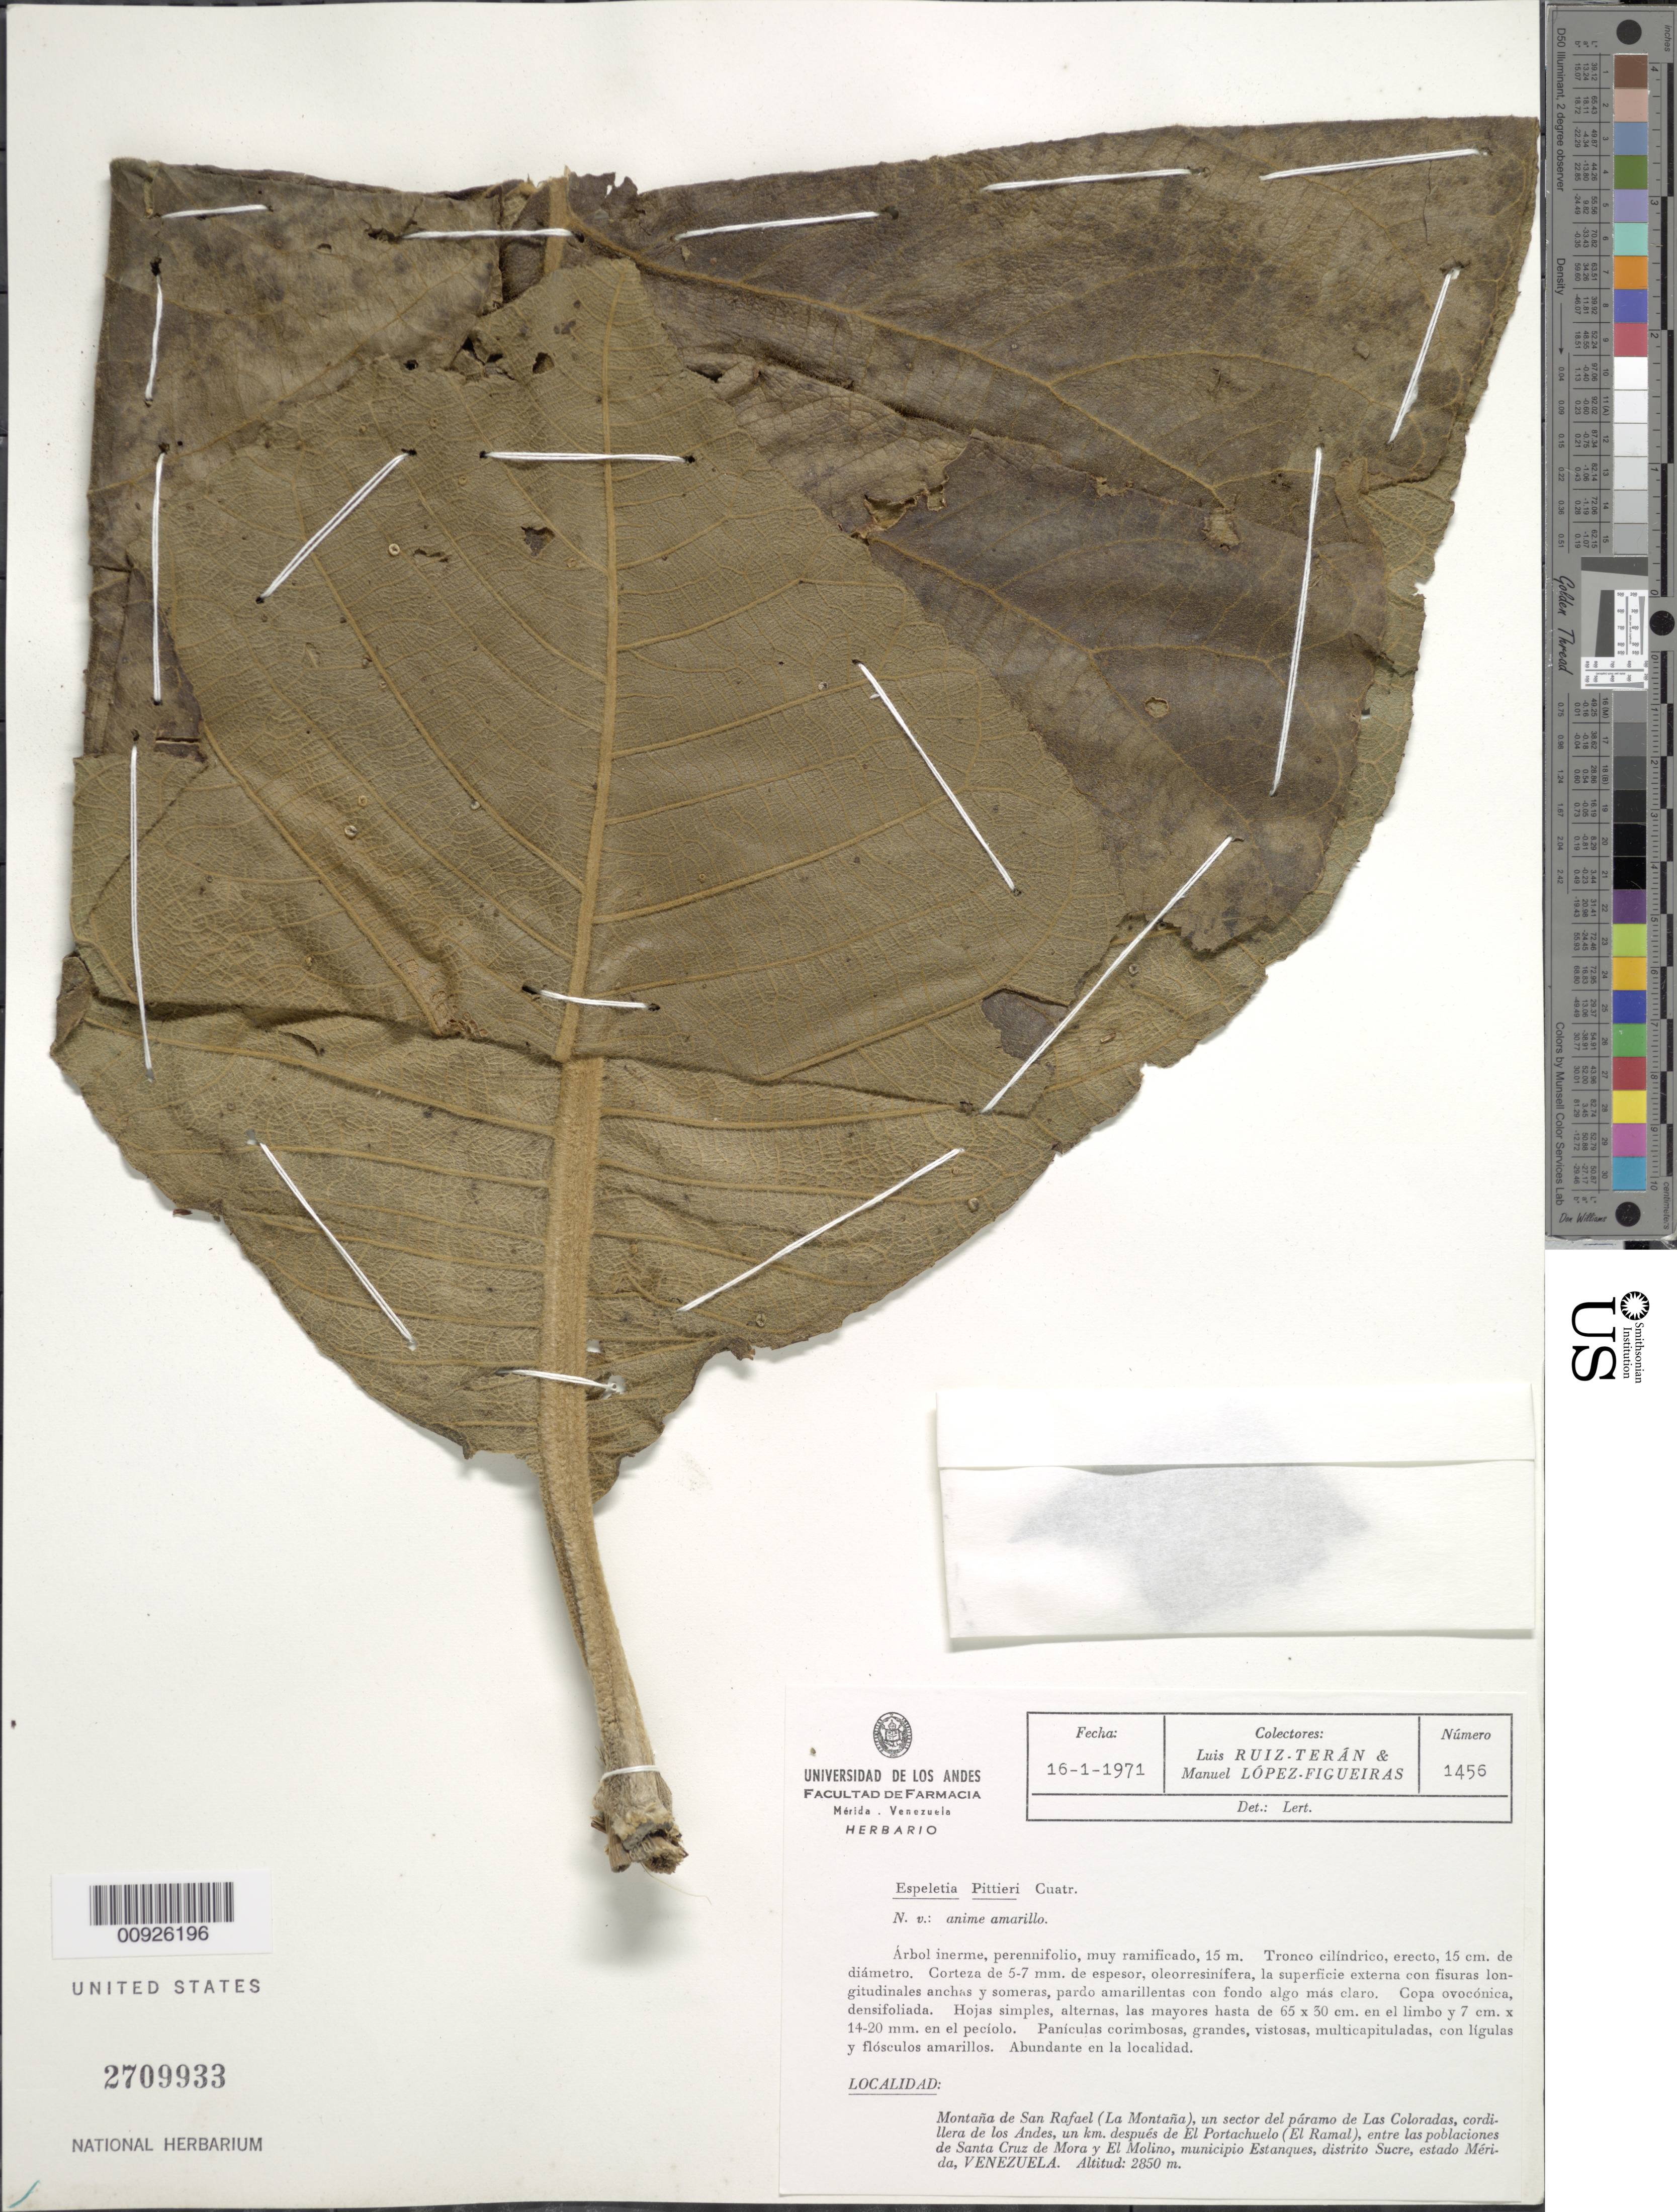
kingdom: Plantae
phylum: Tracheophyta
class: Magnoliopsida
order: Asterales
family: Asteraceae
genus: Carramboa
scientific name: Carramboa badilloi var. pittieri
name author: (Cuatrec.) Cuatrec.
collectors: L. Teran & M. López Figueiras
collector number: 1456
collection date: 1971-01-16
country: Venezuela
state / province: Mérida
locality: Montana de San Rafael (La Montana), un sector del paramo de Las Colorados, cordillera de los Andes, un km. despues de El Portachuelo (El Ramal), entre las poblaciones de Santa Cruz de Mora y El Molino, municipio Estanques, distrito Sucre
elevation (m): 2850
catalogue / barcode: US 2709933